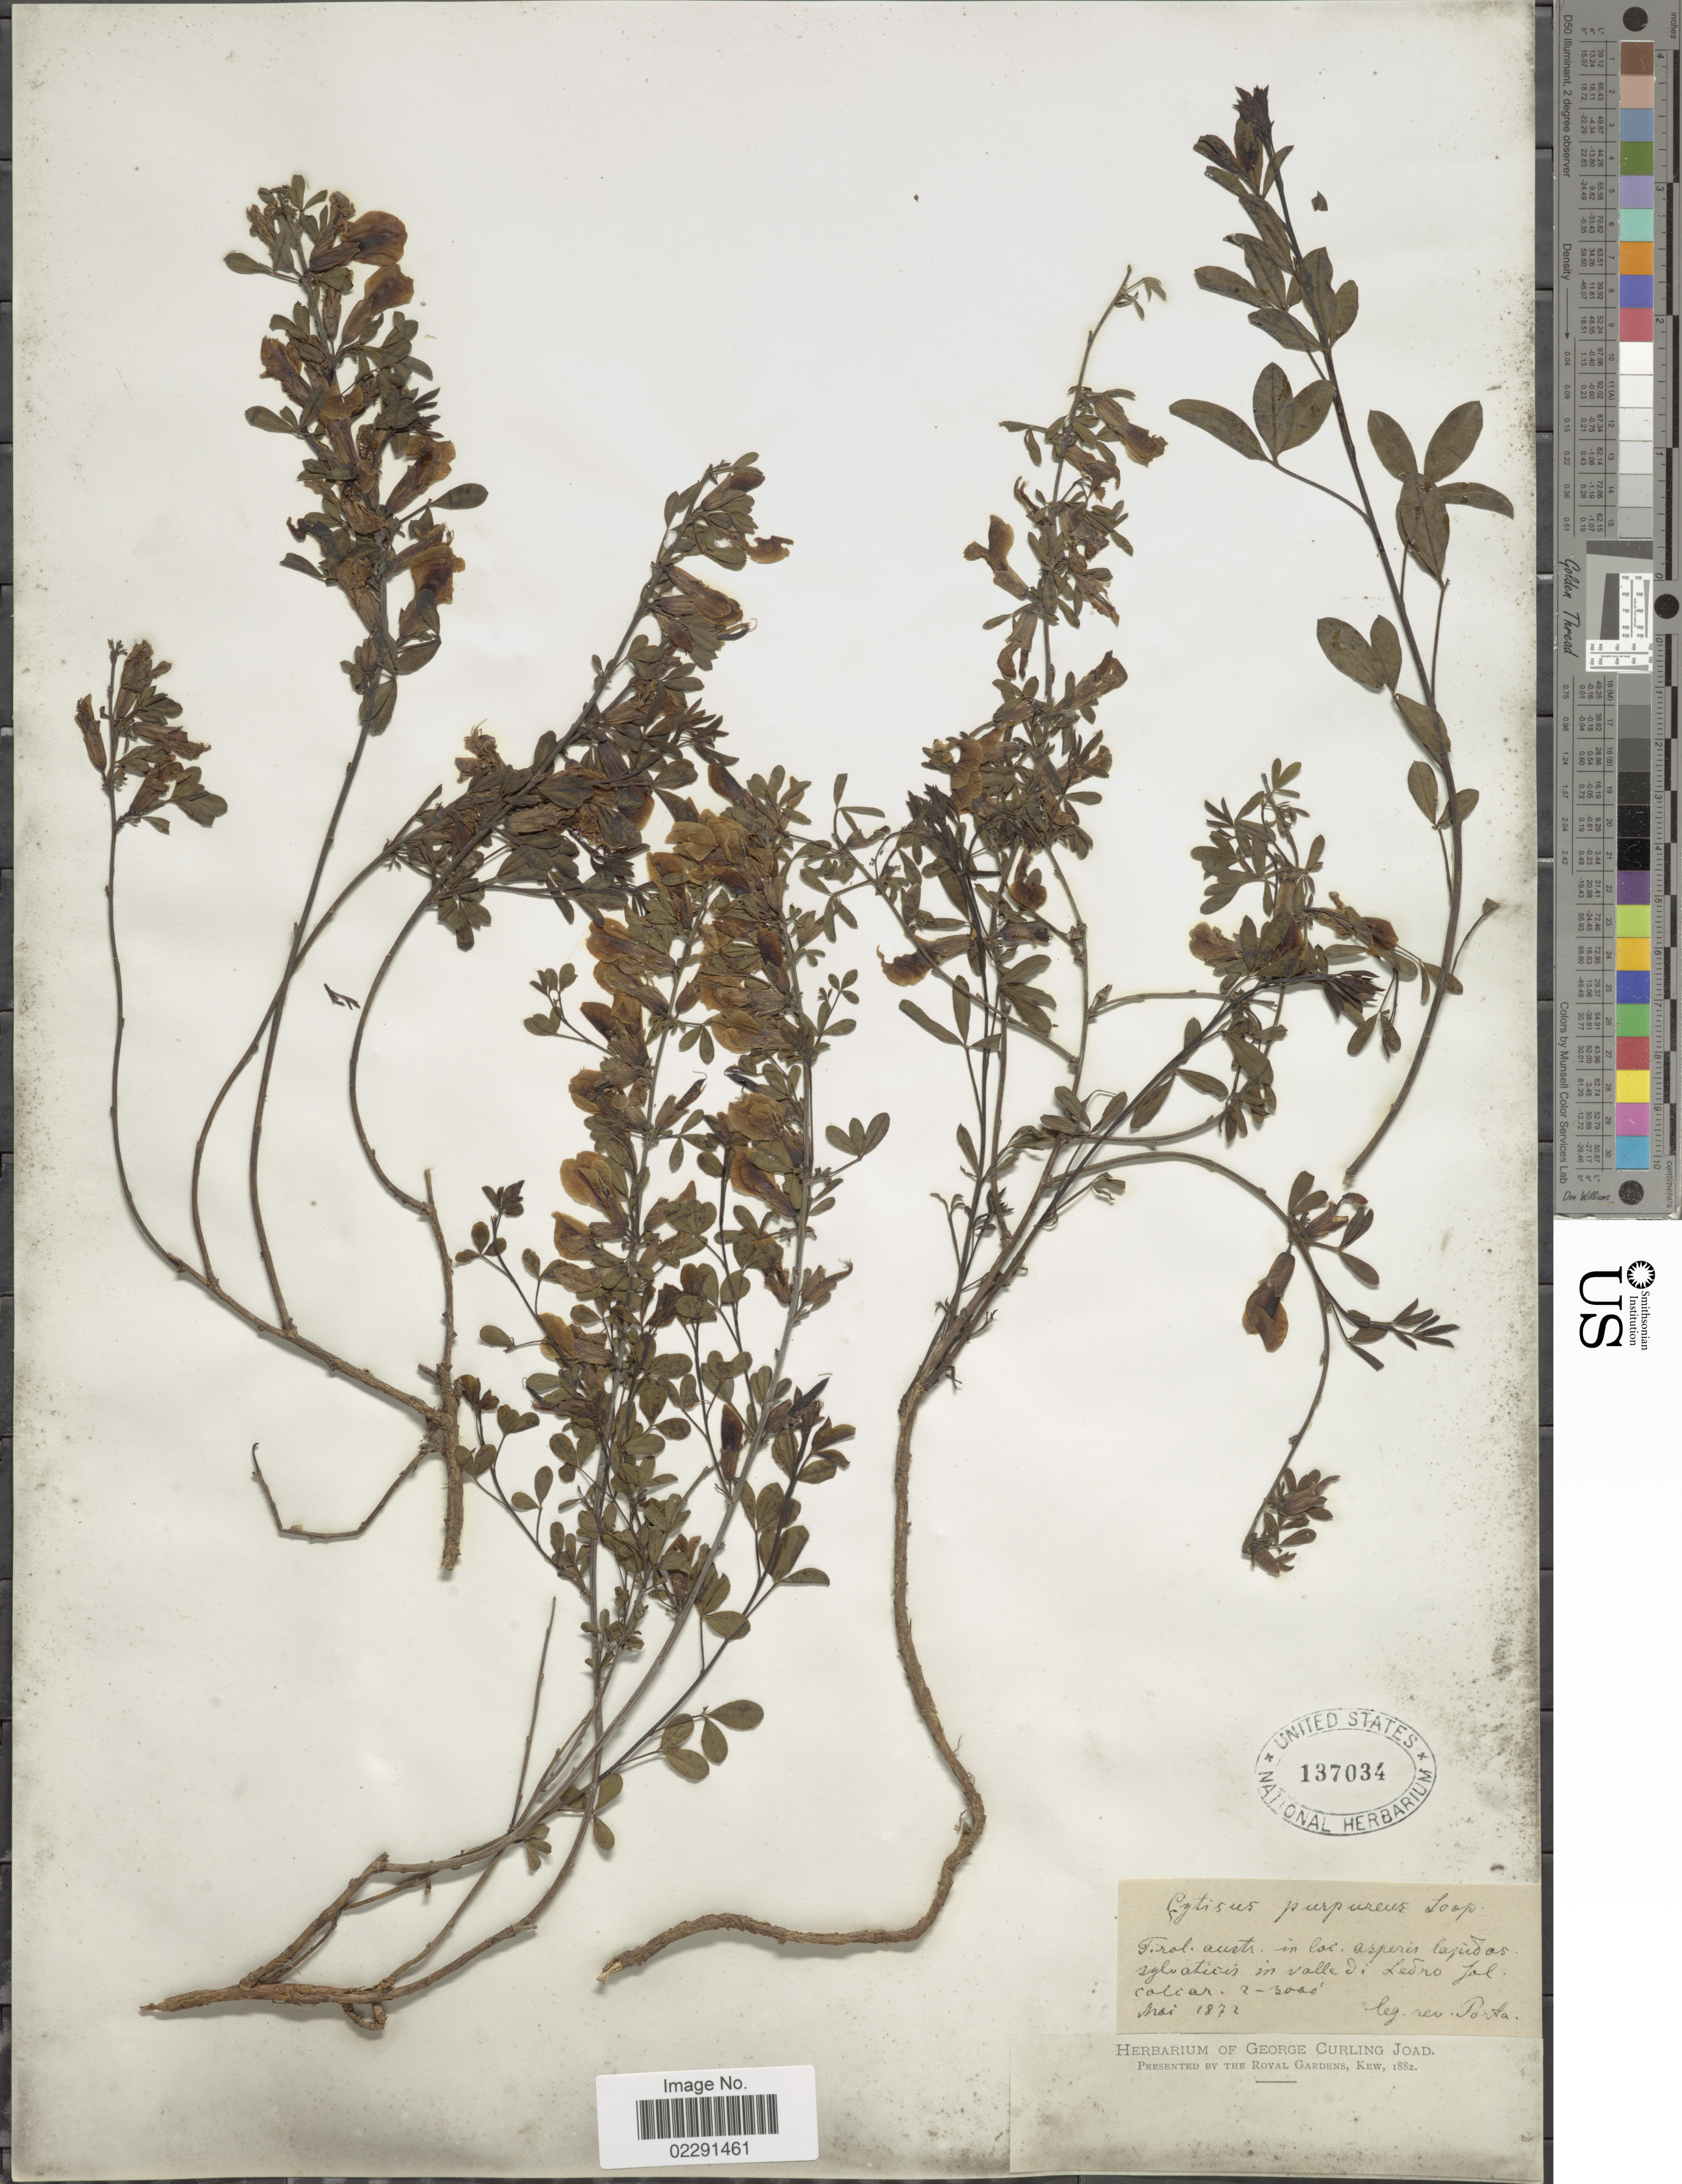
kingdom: Plantae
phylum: Tracheophyta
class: Magnoliopsida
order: Fabales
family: Fabaceae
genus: Cytisus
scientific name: Cytisus purpureus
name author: Scop.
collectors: Porta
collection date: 1872-05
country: Italy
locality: Tirol austr. in loc. asperis lapidas sylvaticis in valle di Ledro fol. caliar.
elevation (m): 610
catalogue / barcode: US 137034